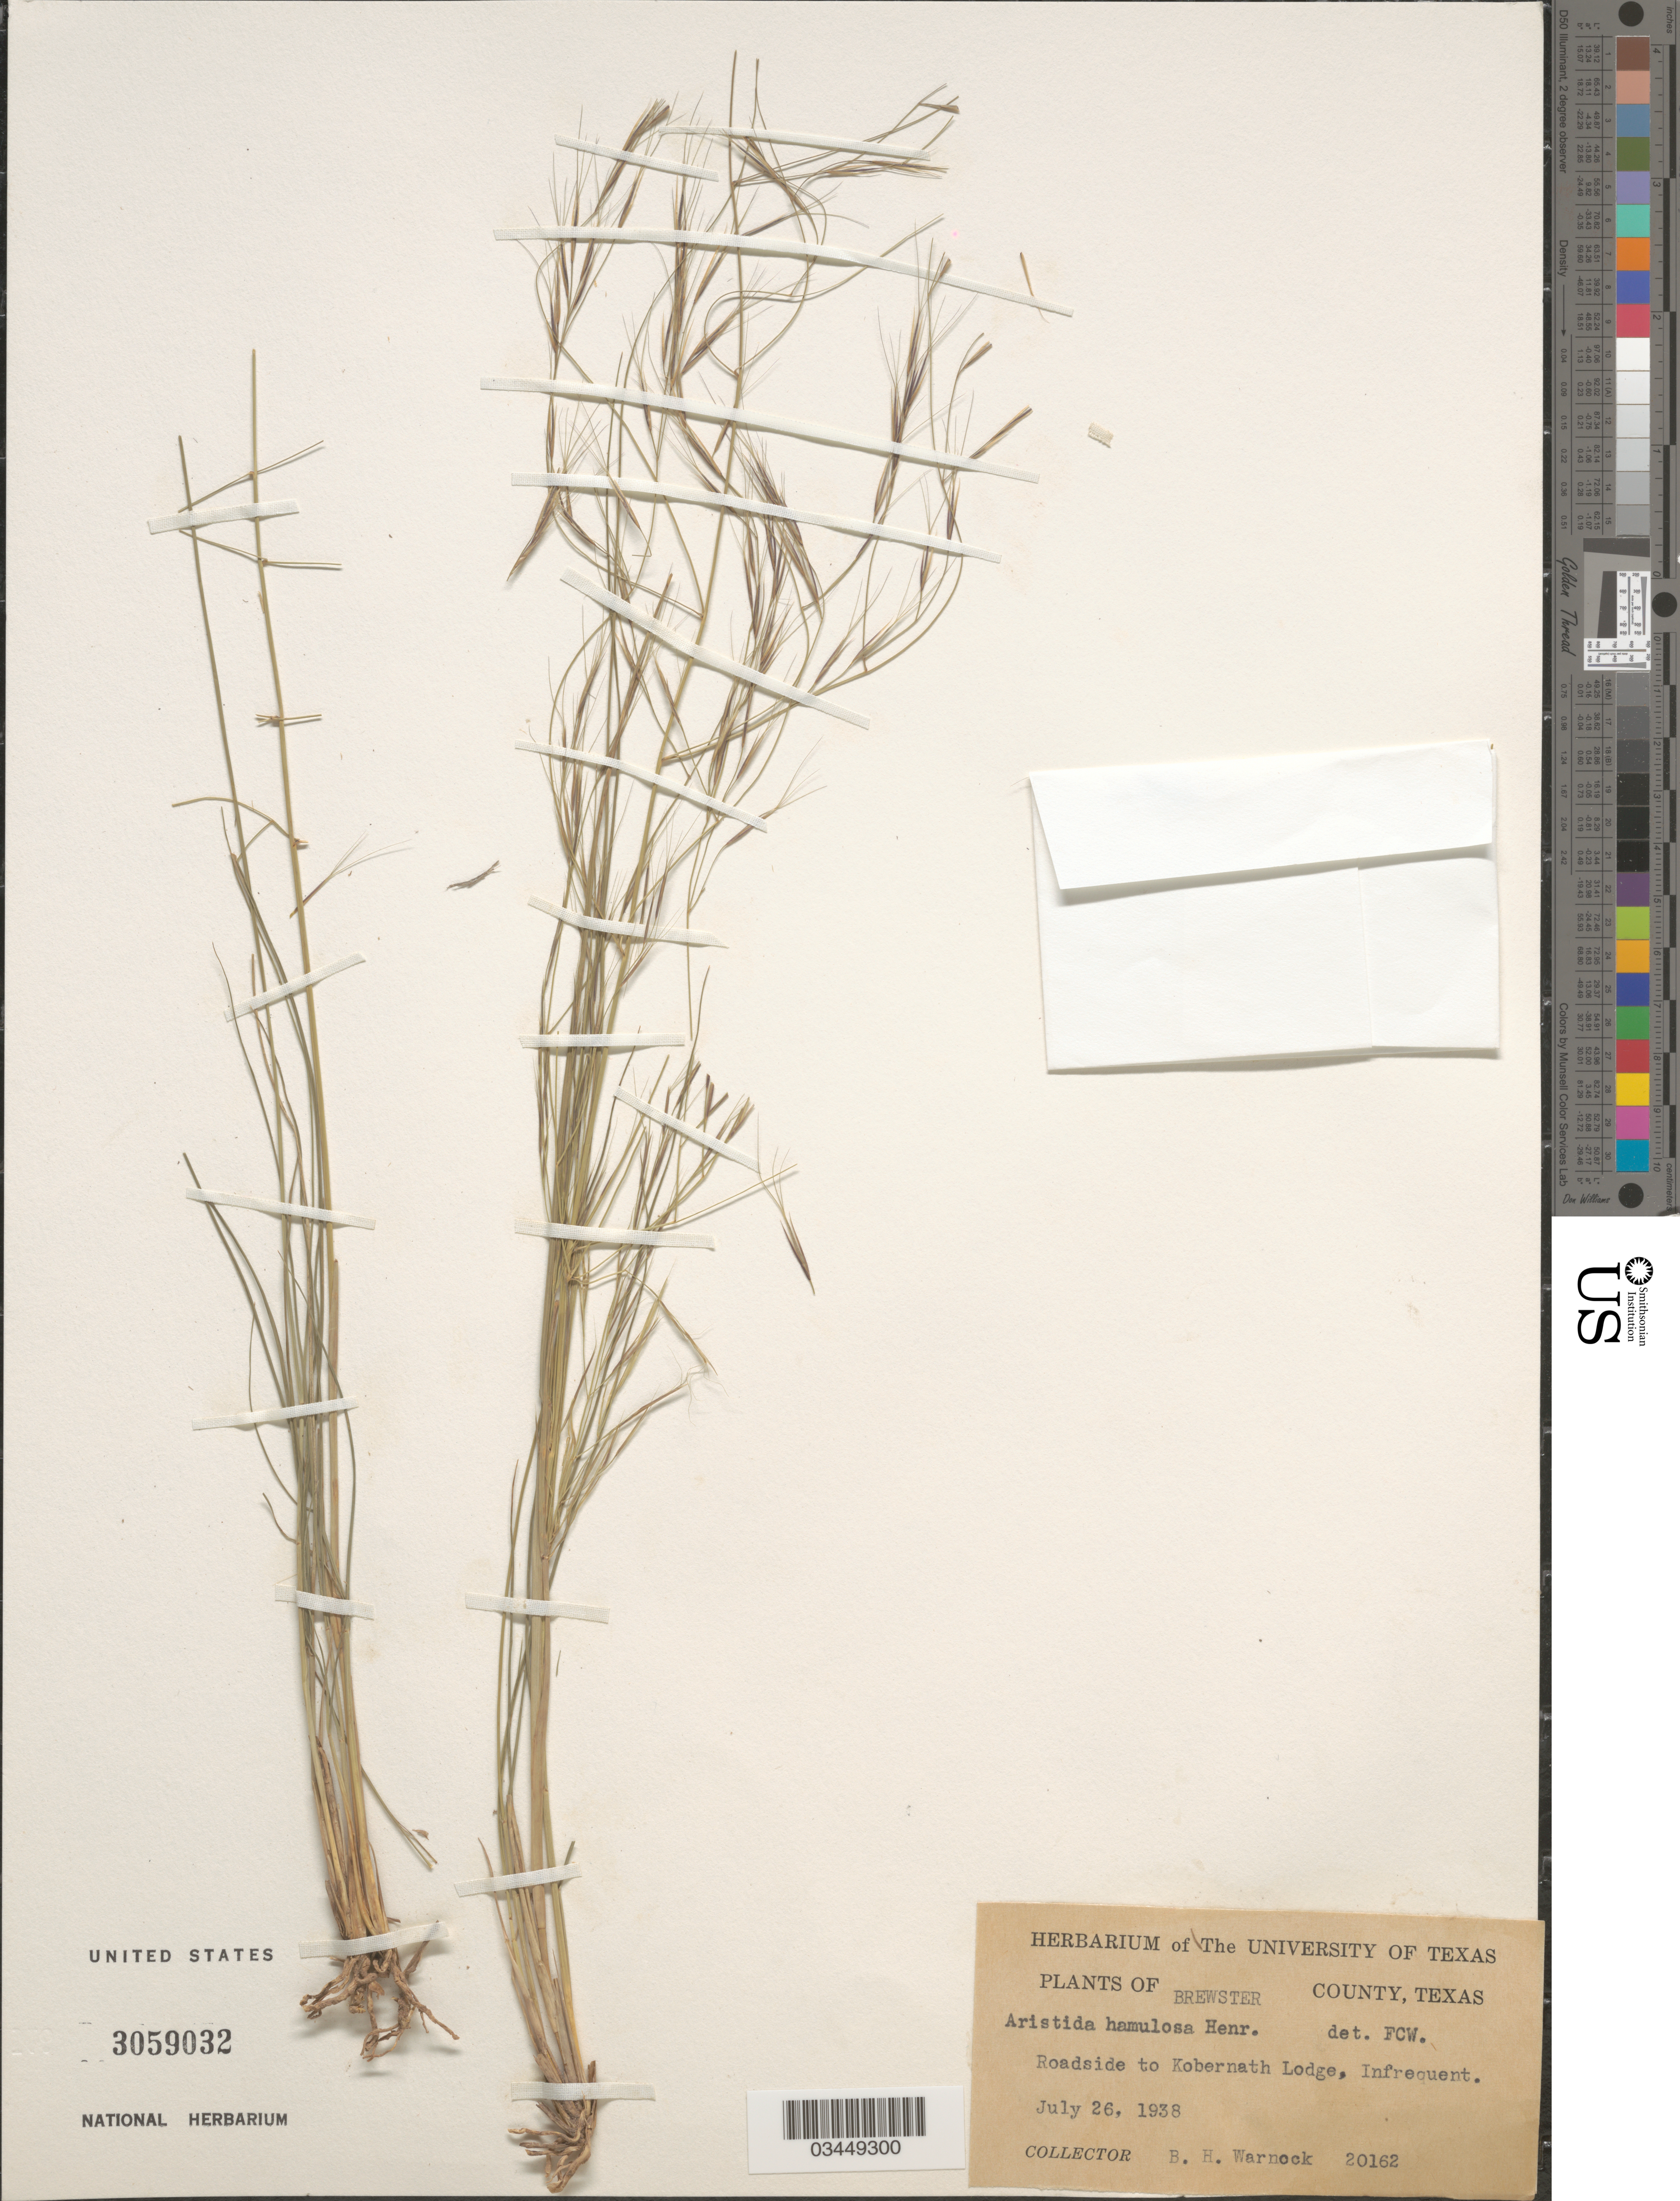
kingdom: Plantae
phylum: Tracheophyta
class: Liliopsida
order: Poales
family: Poaceae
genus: Aristida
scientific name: Aristida hamulosa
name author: Henr.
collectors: B. H. Warnock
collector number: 20162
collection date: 1938-07-26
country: United States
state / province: Texas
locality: Brewster County. Roadside to Kobernath Lodge.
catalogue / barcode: US 3059032